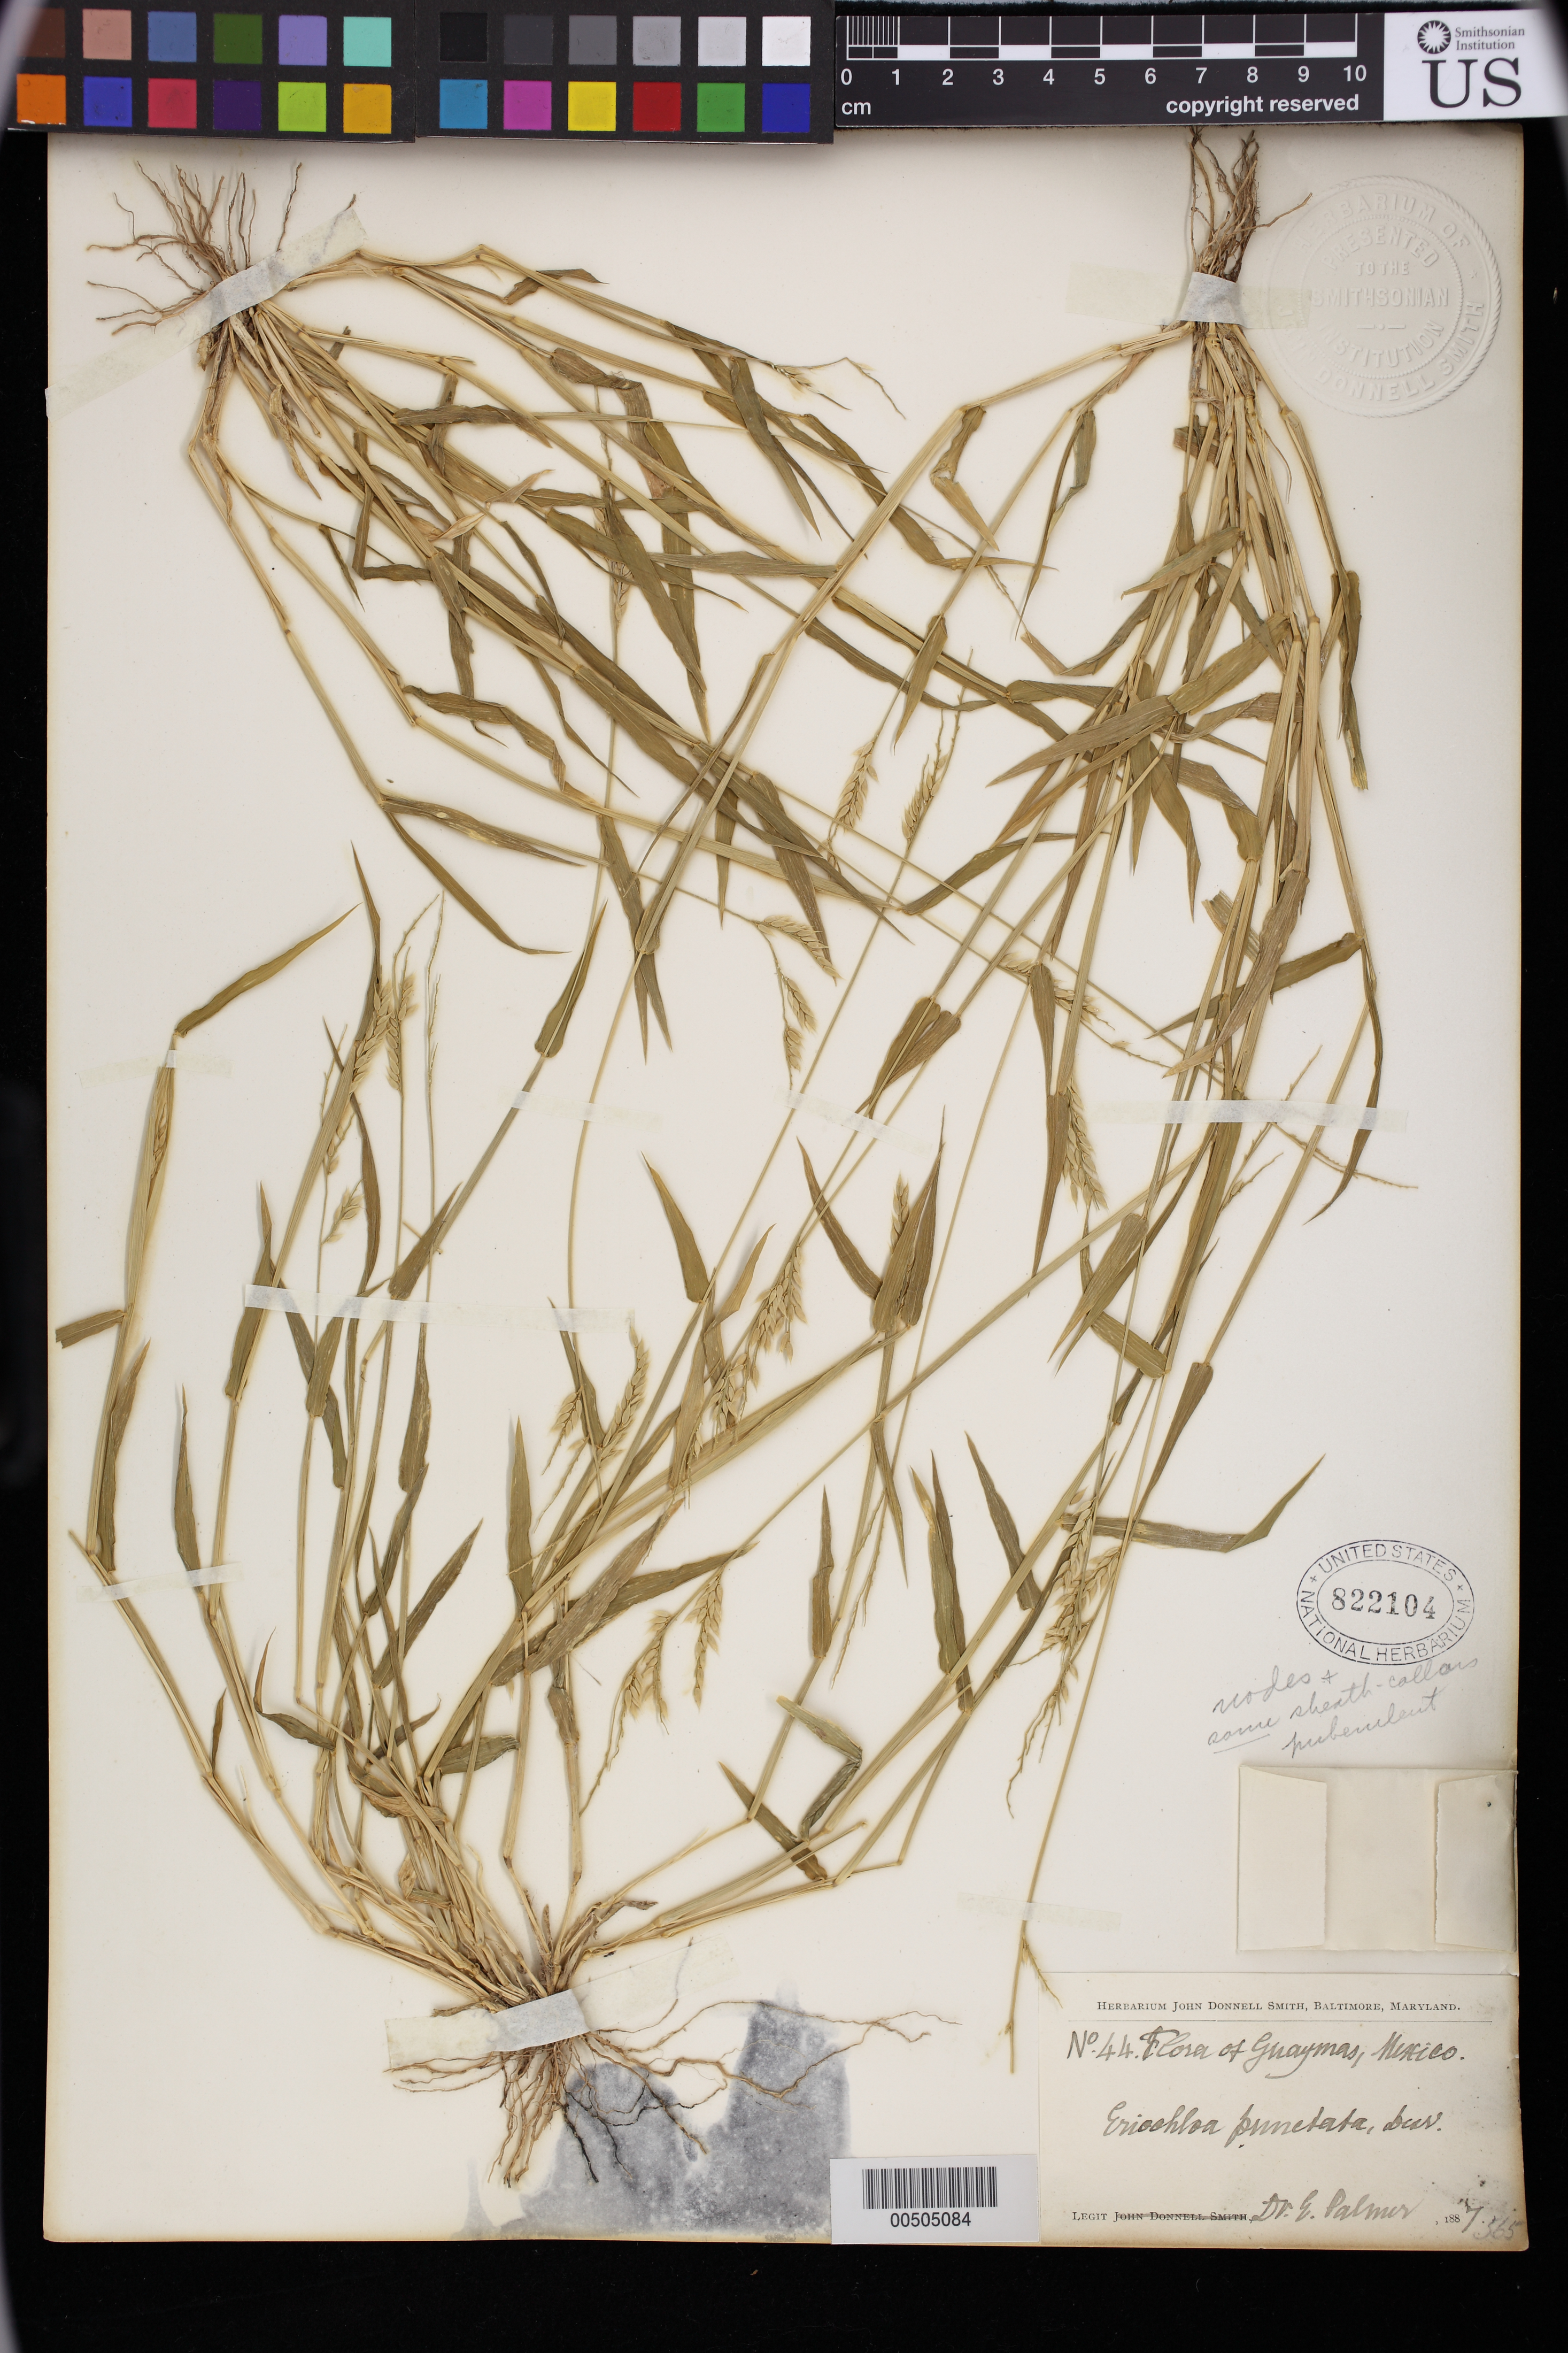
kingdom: Plantae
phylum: Tracheophyta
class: Liliopsida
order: Poales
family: Poaceae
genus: Eriochloa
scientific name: Eriochloa gracilis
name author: (E. Fourn.) E. Hitchc.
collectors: E. Palmer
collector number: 44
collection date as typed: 1887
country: Mexico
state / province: Sonora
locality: Guaymas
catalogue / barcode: US 822104